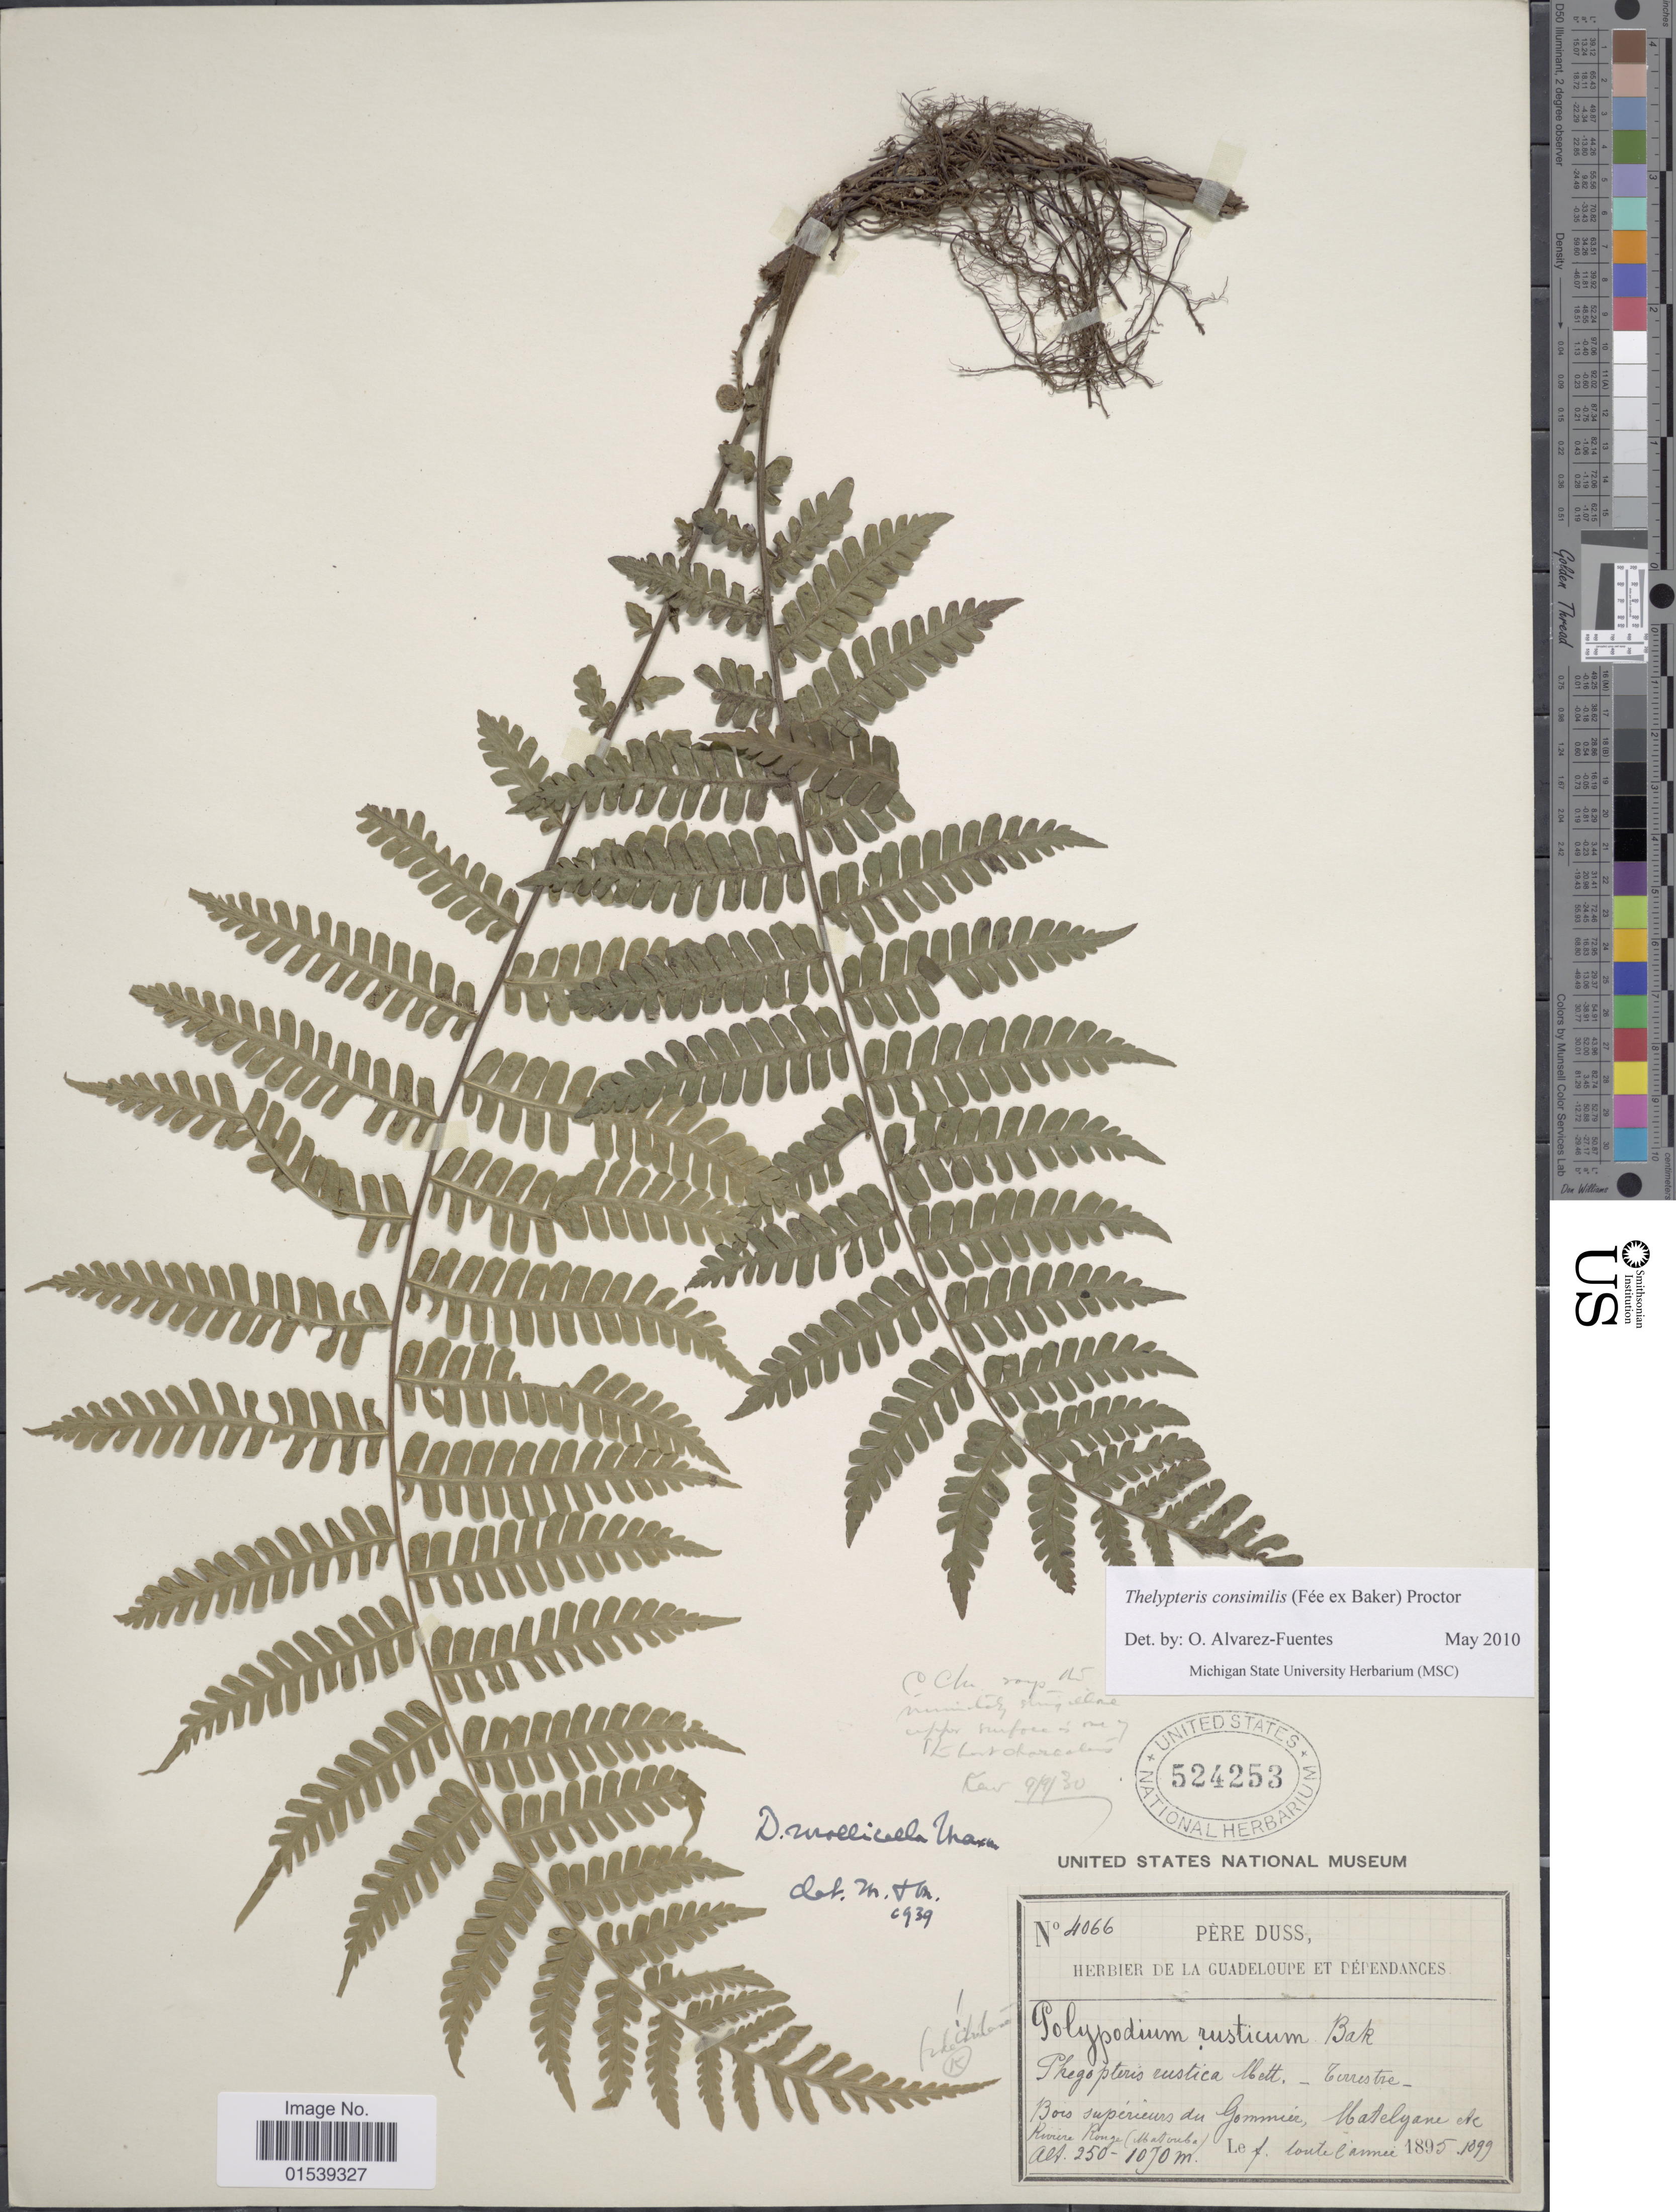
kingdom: Plantae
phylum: Tracheophyta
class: Polypodiopsida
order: Polypodiales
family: Thelypteridaceae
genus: Amauropelta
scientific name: Amauropelta gracilis ined. 2015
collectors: Herbier de la Guadeloupe et Dépendances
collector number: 4066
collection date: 1895/1899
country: Guadeloupe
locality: Bois superieurs du Gommier, Matelgane etc., Riviere Rouge (Matouba) [interpreted]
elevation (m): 250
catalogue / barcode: US 524253